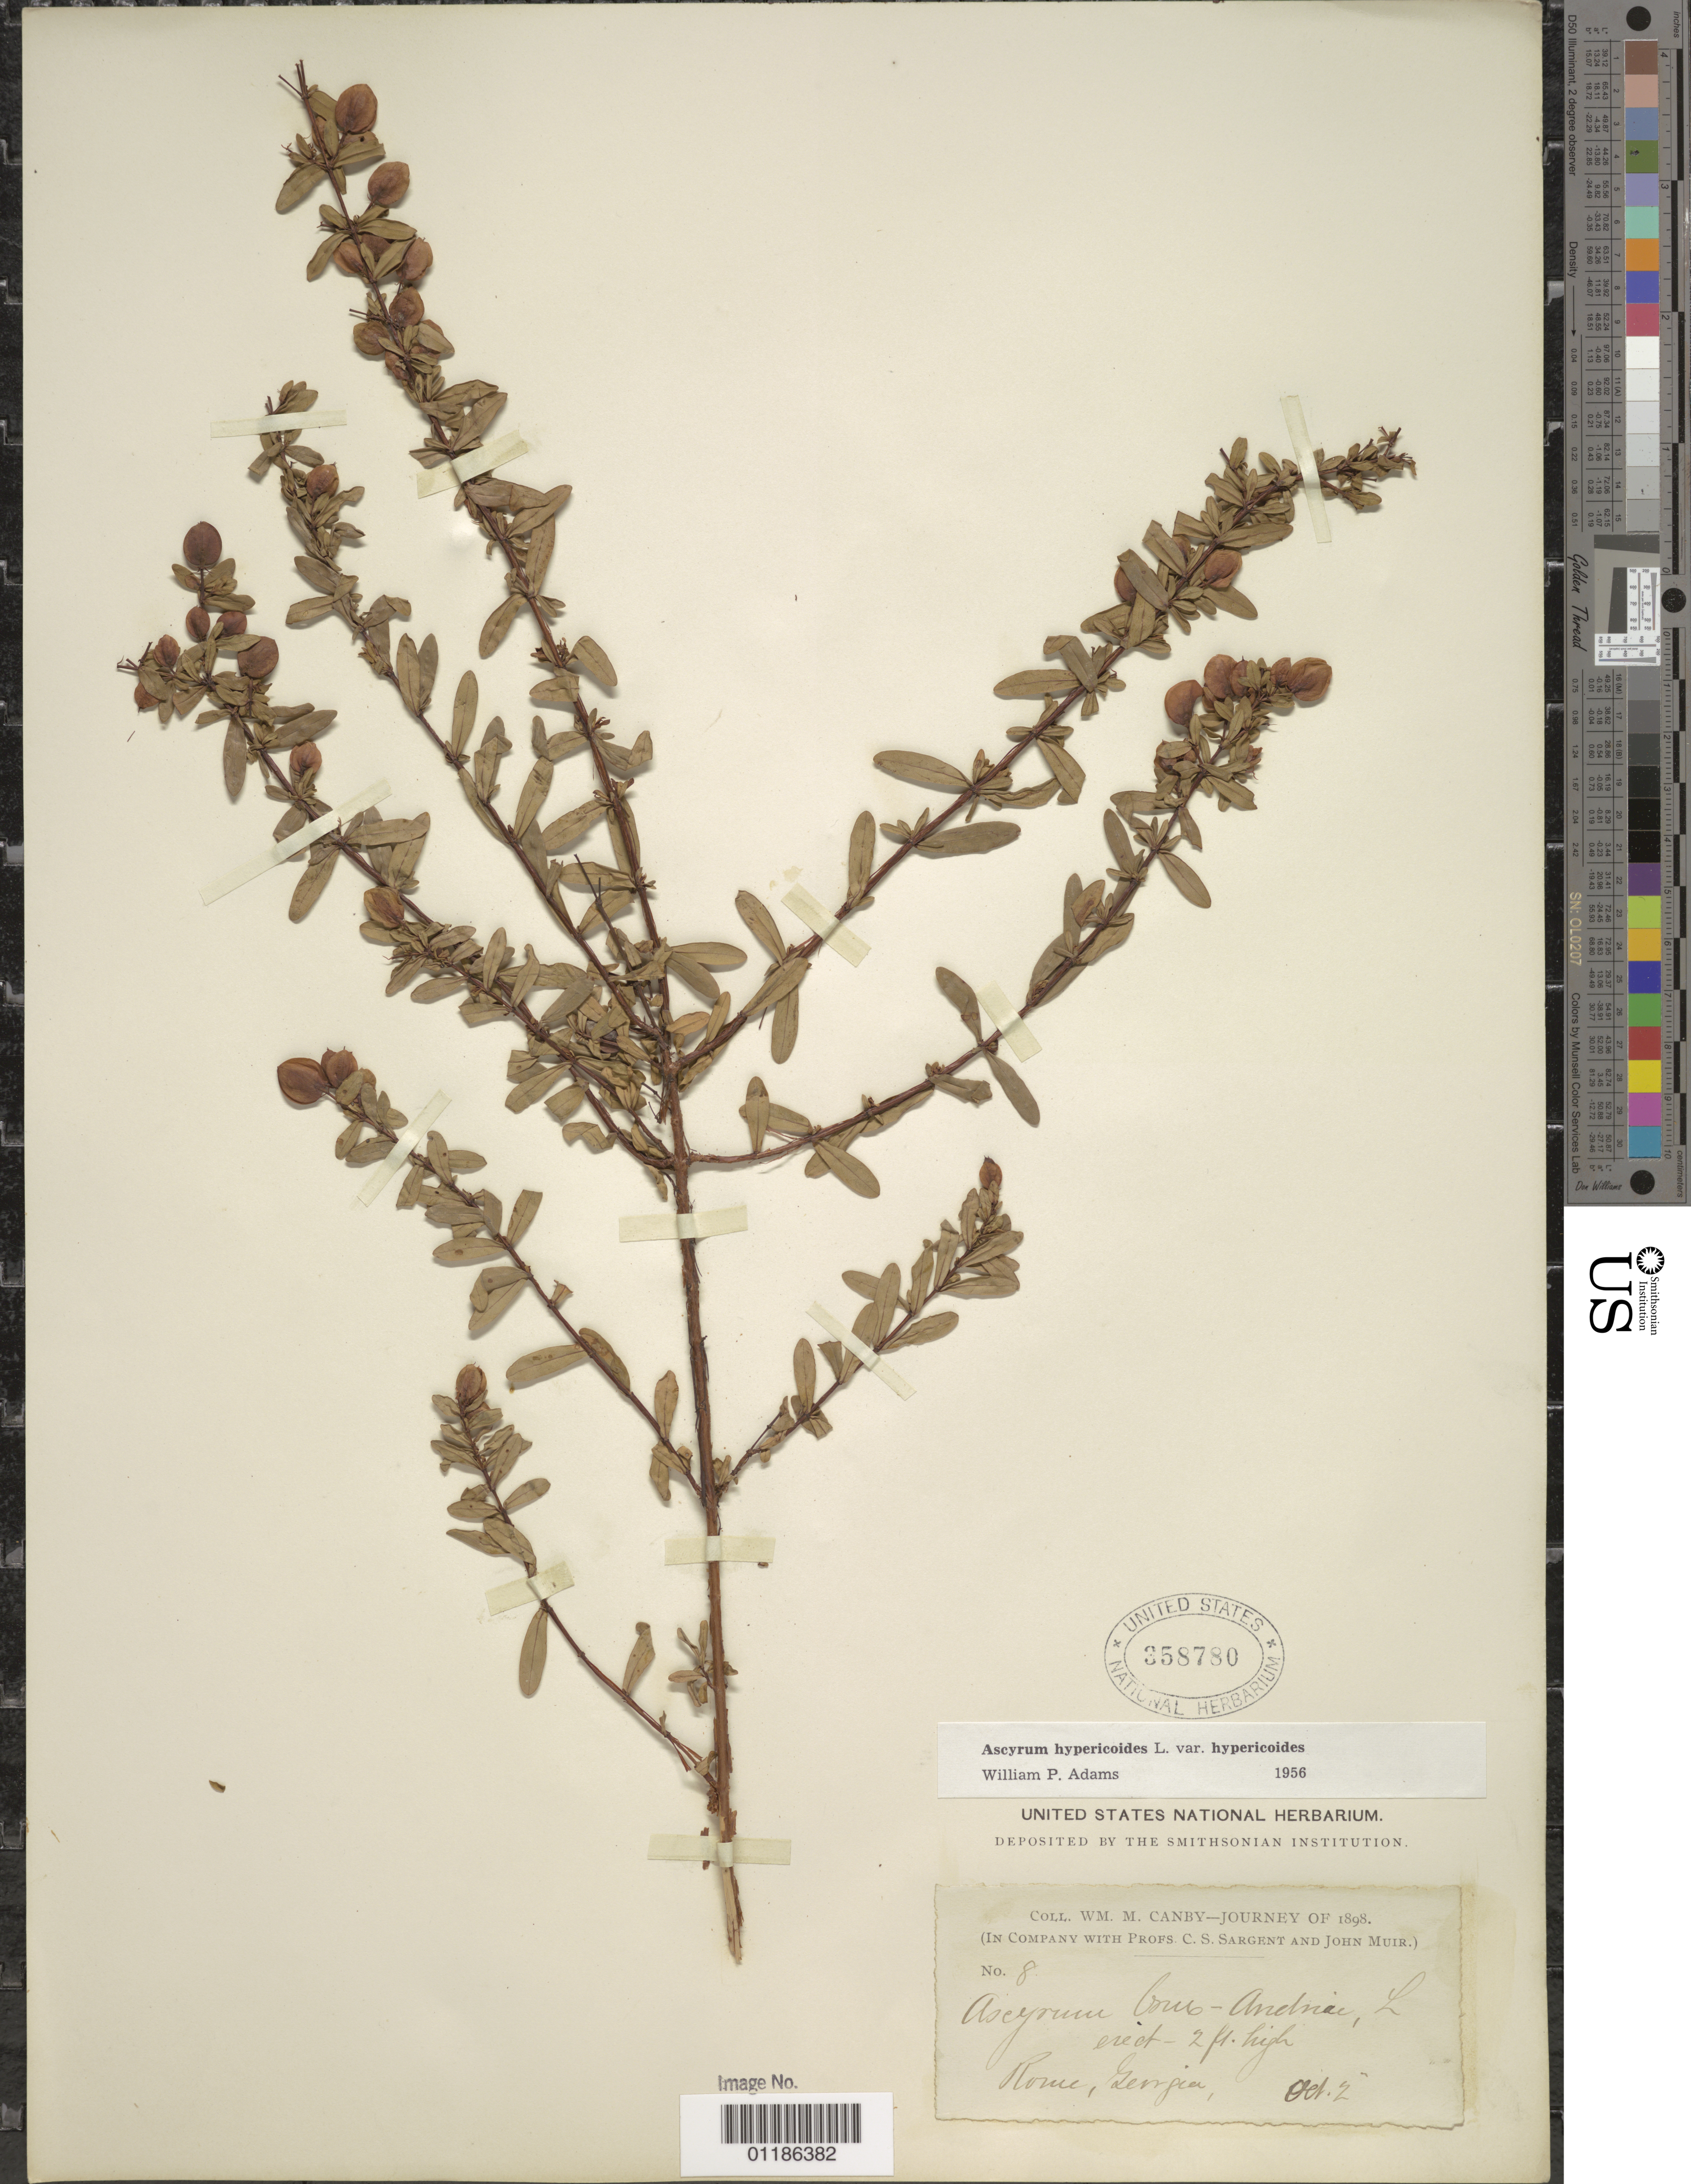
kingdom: Plantae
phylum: Tracheophyta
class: Magnoliopsida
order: Malpighiales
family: Hypericaceae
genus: Hypericum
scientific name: Hypericum hypericoides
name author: (L.) Crantz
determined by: Strong, Mark T., (BOT), Smithsonian Institution - National Museum of Natural History (UNITED STATES)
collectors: W. M. Canby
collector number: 8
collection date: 1898-10-02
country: United States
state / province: Georgia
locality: Rome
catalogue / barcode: US 358780